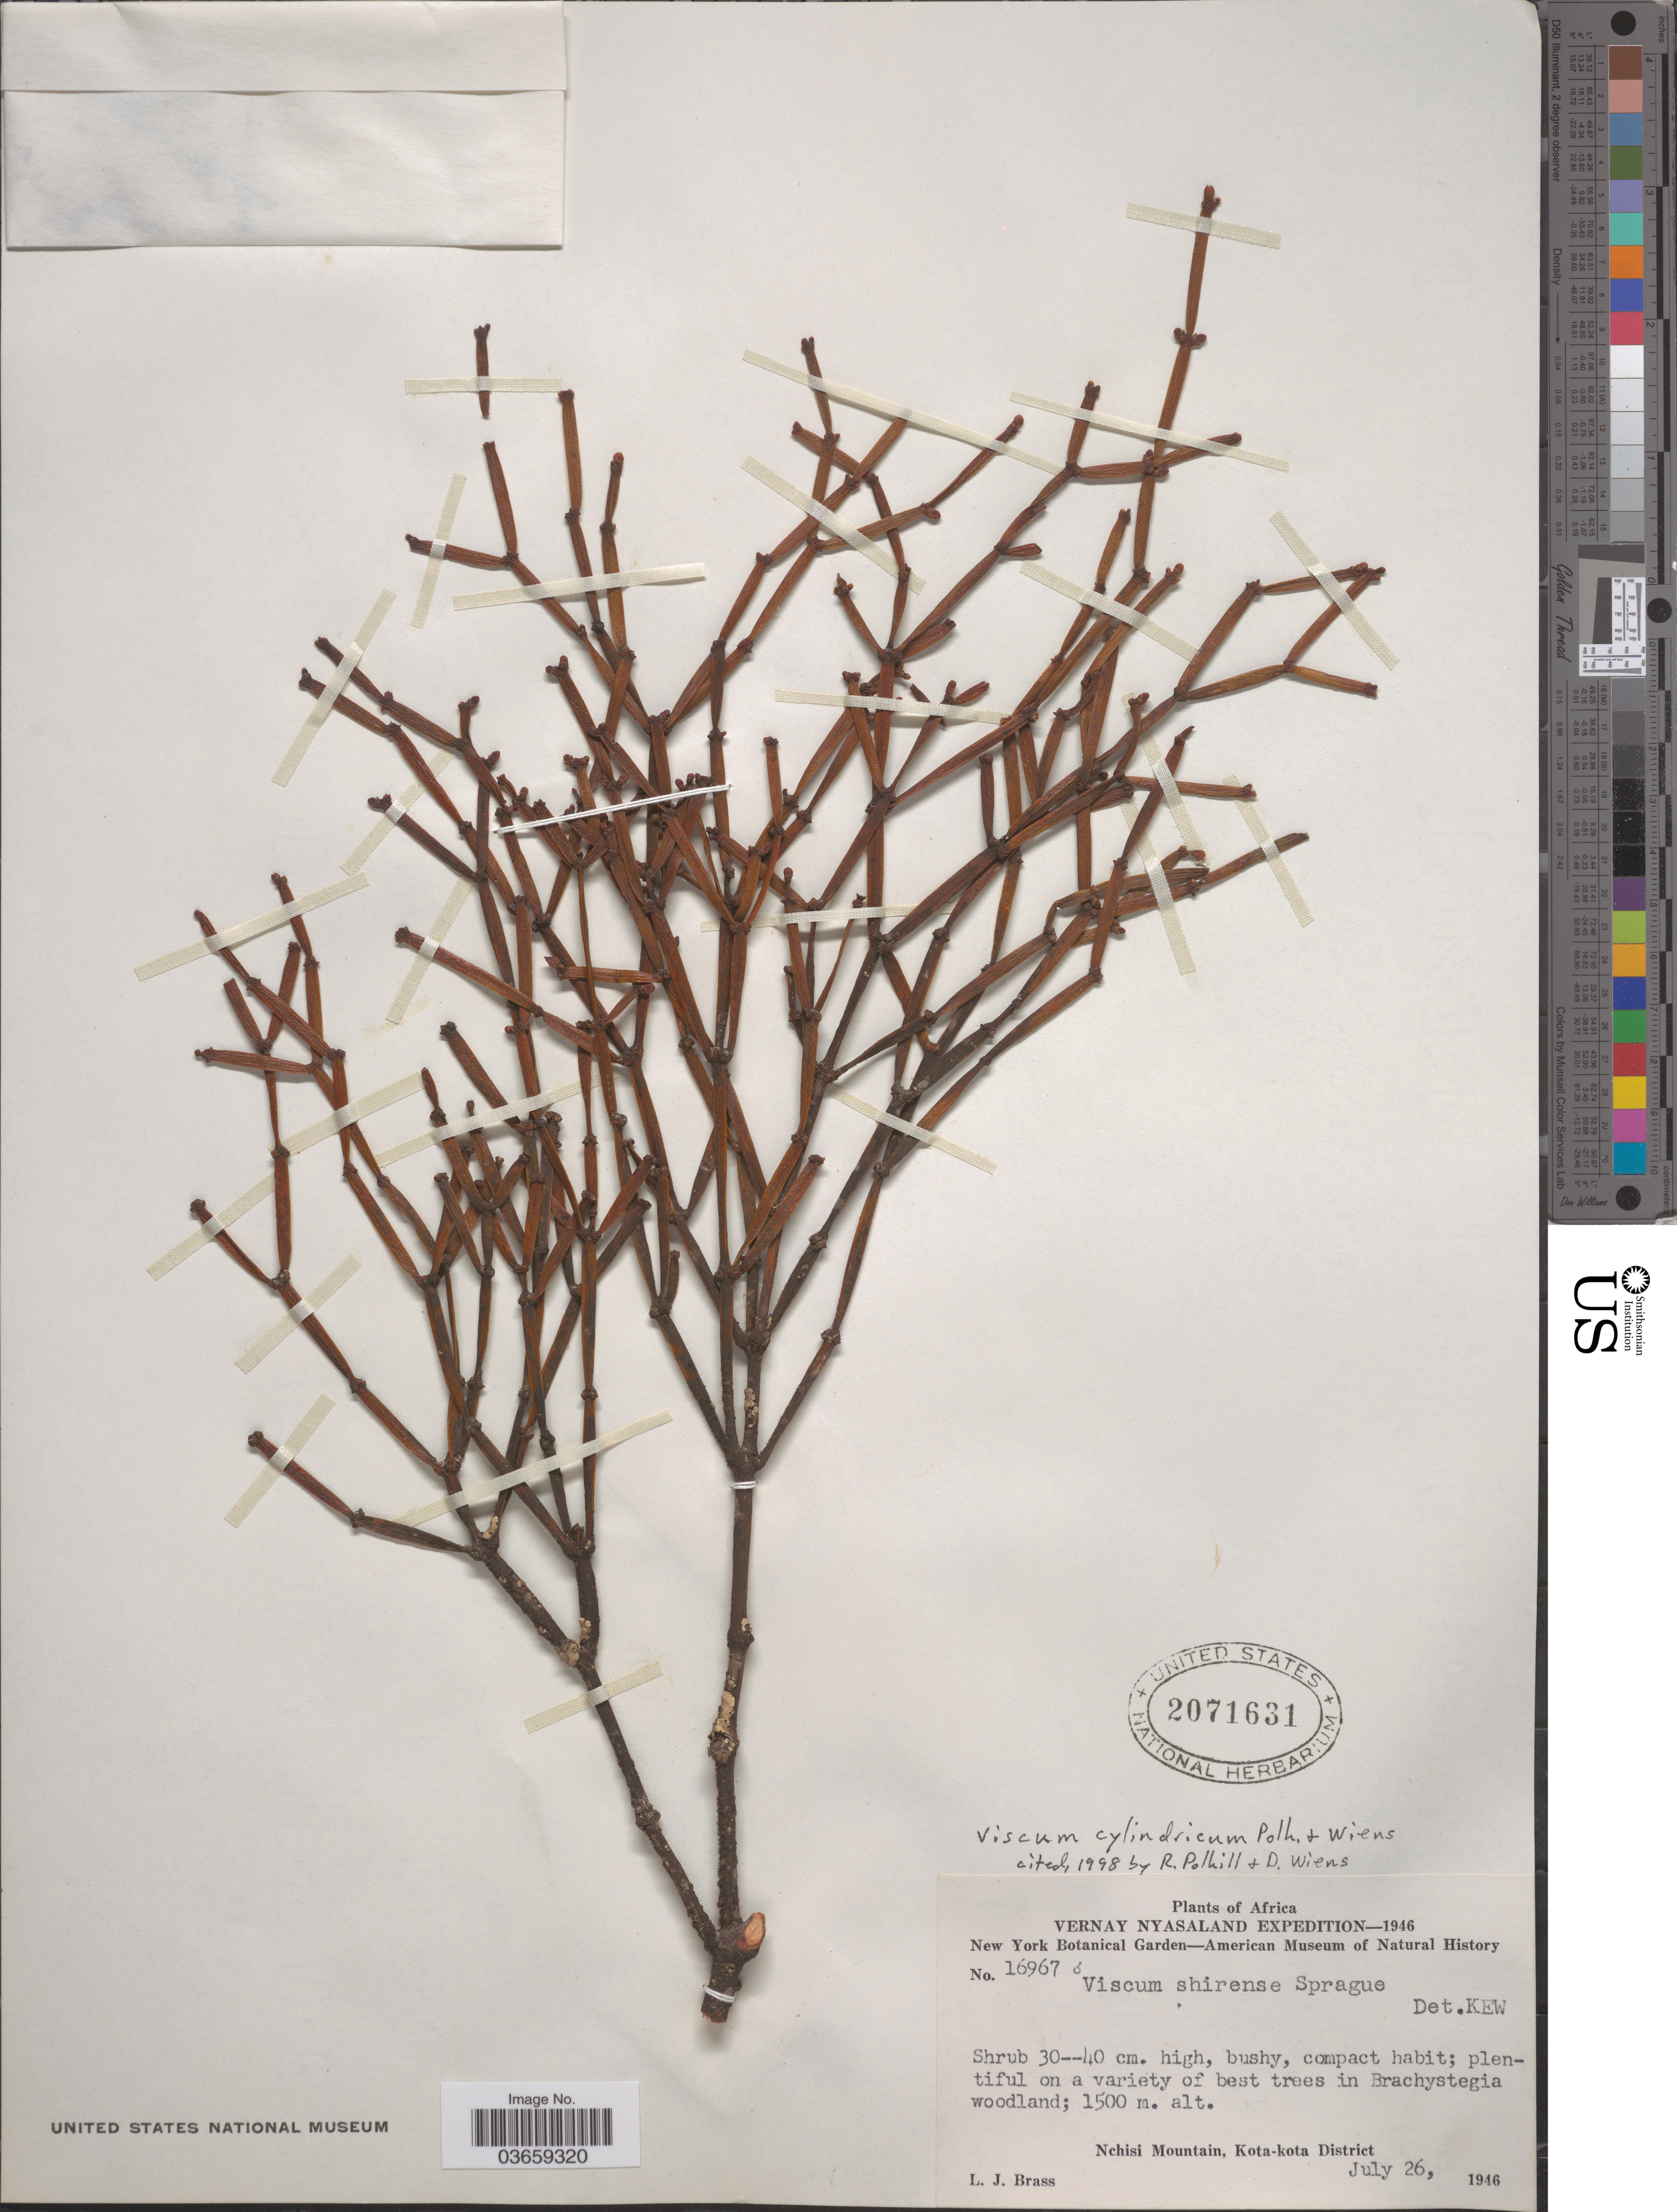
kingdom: Plantae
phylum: Tracheophyta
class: Magnoliopsida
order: Santalales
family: Viscaceae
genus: Viscum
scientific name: Viscum cylindricum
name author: Polhill & Wiens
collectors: L. J. Brass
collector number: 16967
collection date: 1946-07-26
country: Malawi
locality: Vernay Nyasaland. Nchisi Mountain, Kota-kota District.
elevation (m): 1500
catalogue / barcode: US 2071631